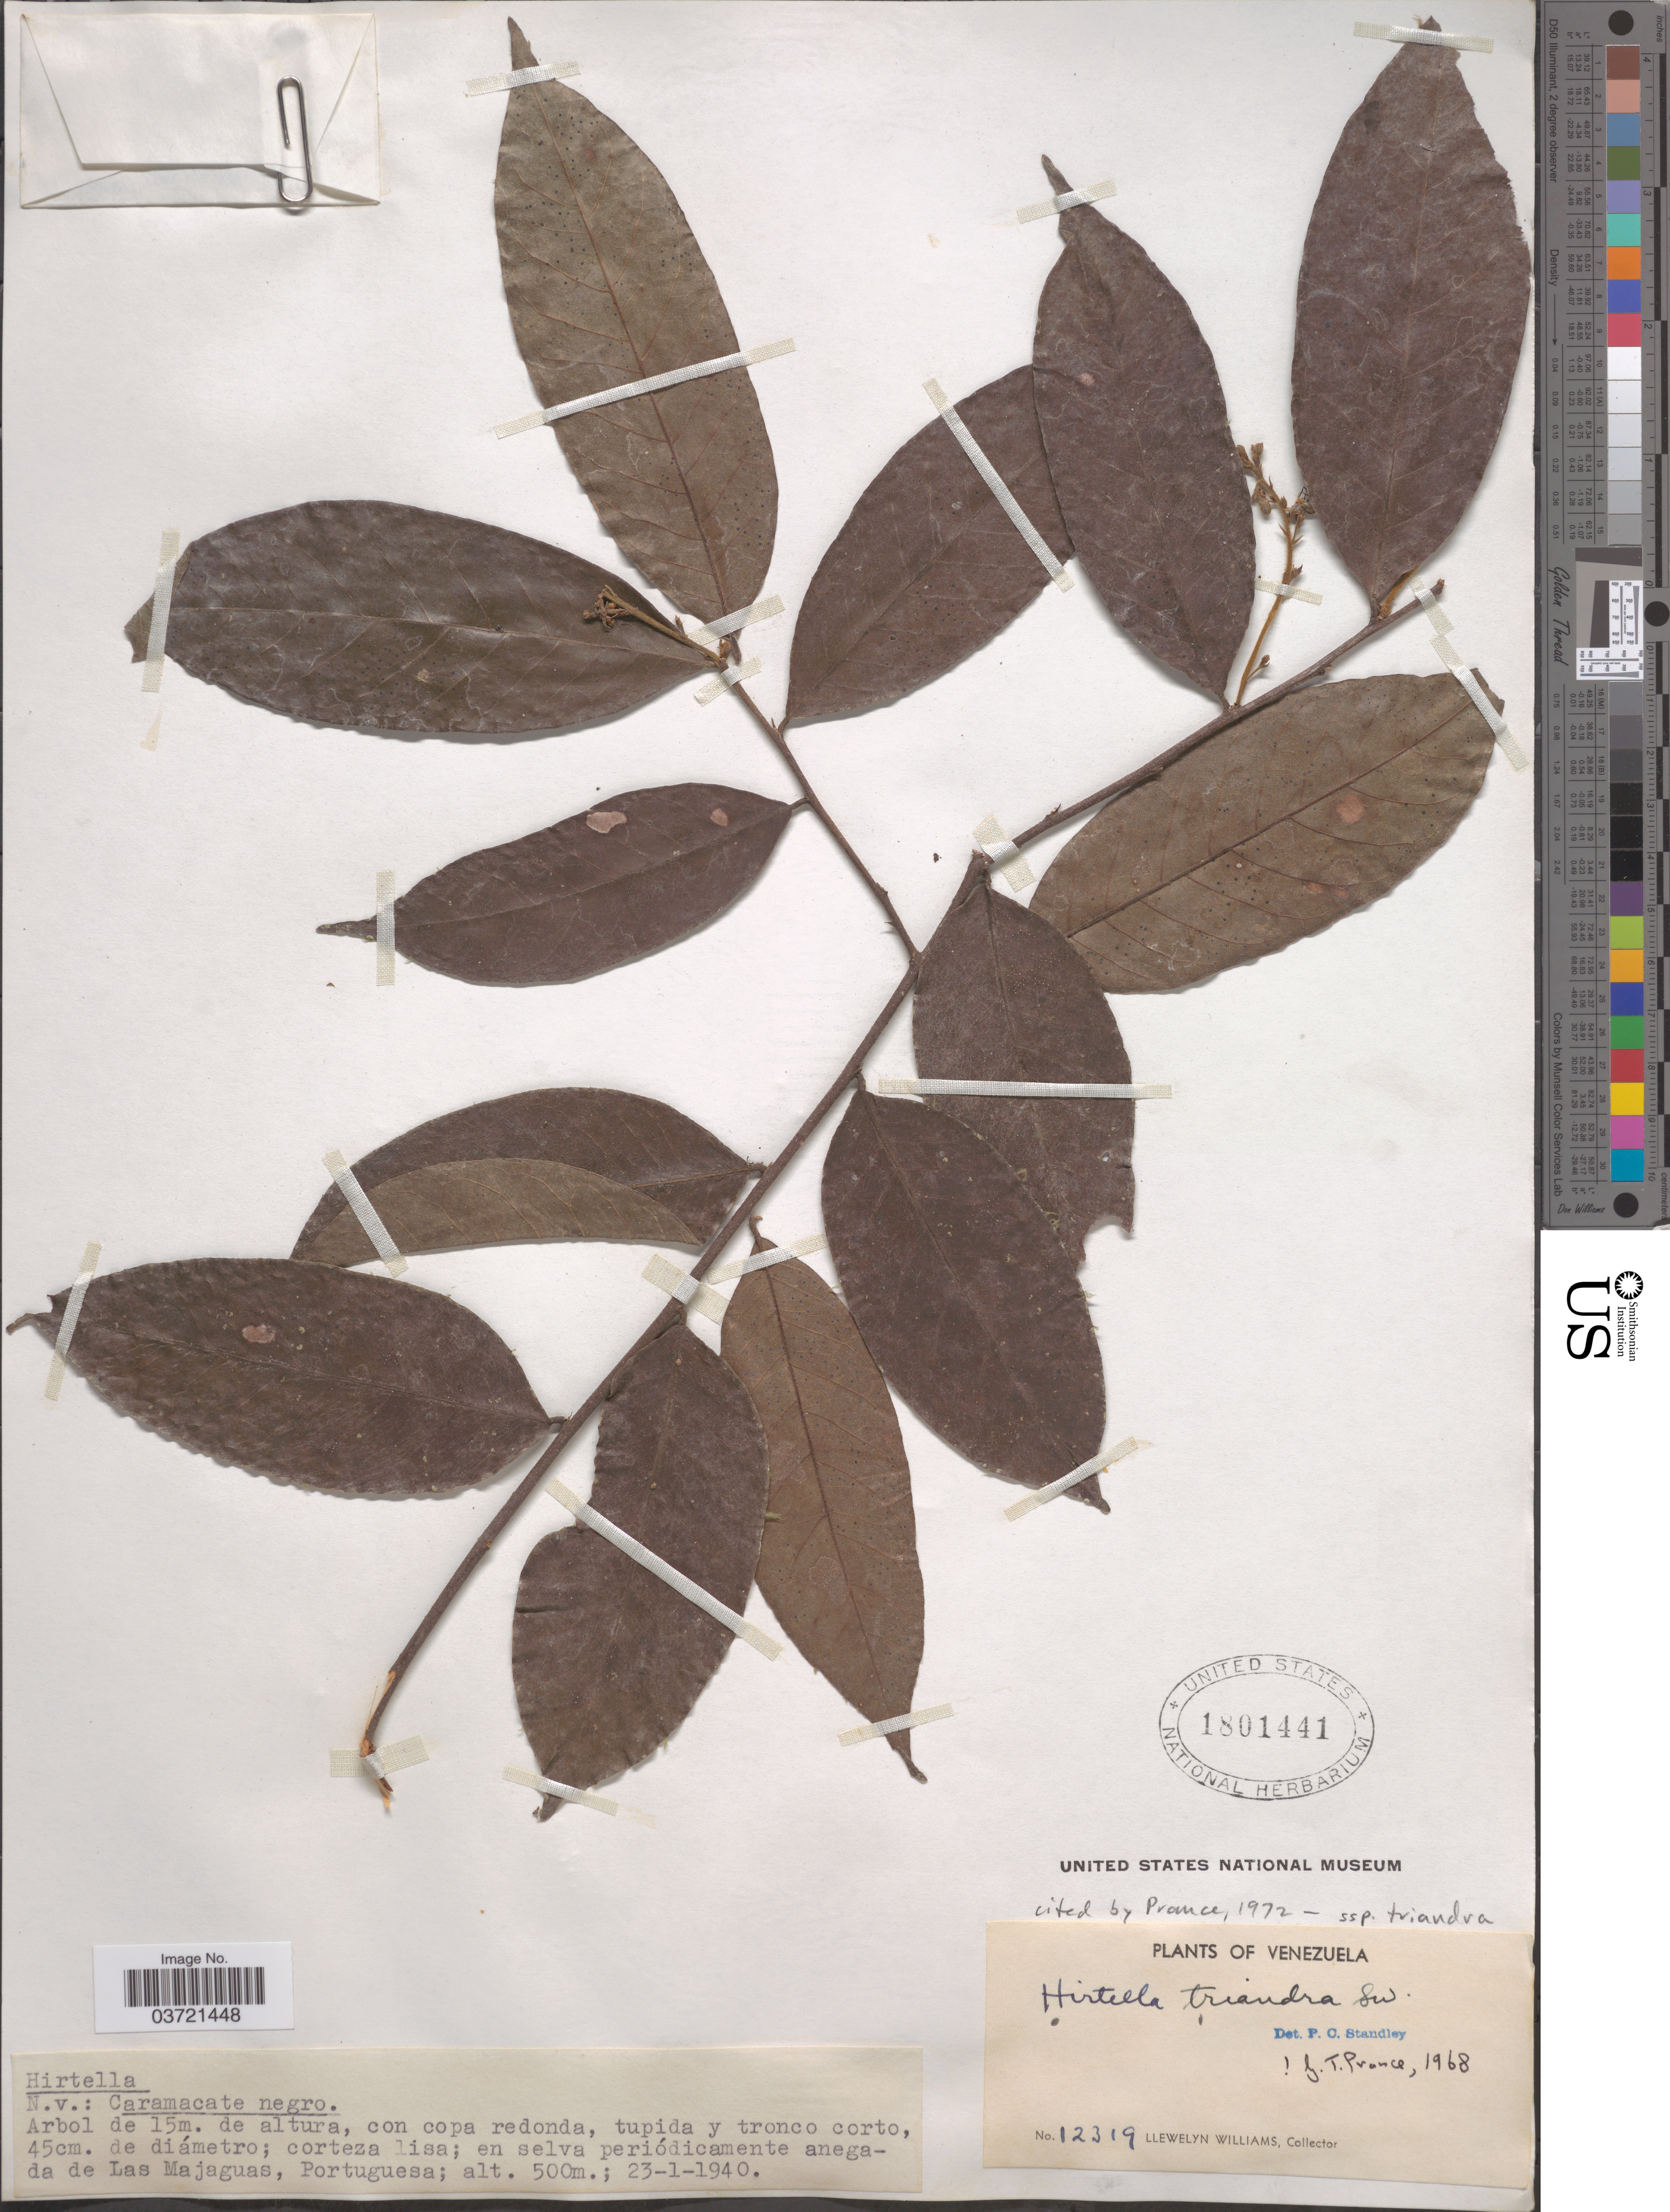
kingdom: Plantae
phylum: Tracheophyta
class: Magnoliopsida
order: Malpighiales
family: Chrysobalanaceae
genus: Hirtella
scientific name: Hirtella triandra subsp. triandra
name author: Sw.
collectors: Ll. Williams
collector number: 12319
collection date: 1940-01-23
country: Venezuela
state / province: Portuguesa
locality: En selva periódicamente anegada de Las Majaguas.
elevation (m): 500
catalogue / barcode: US 1801441